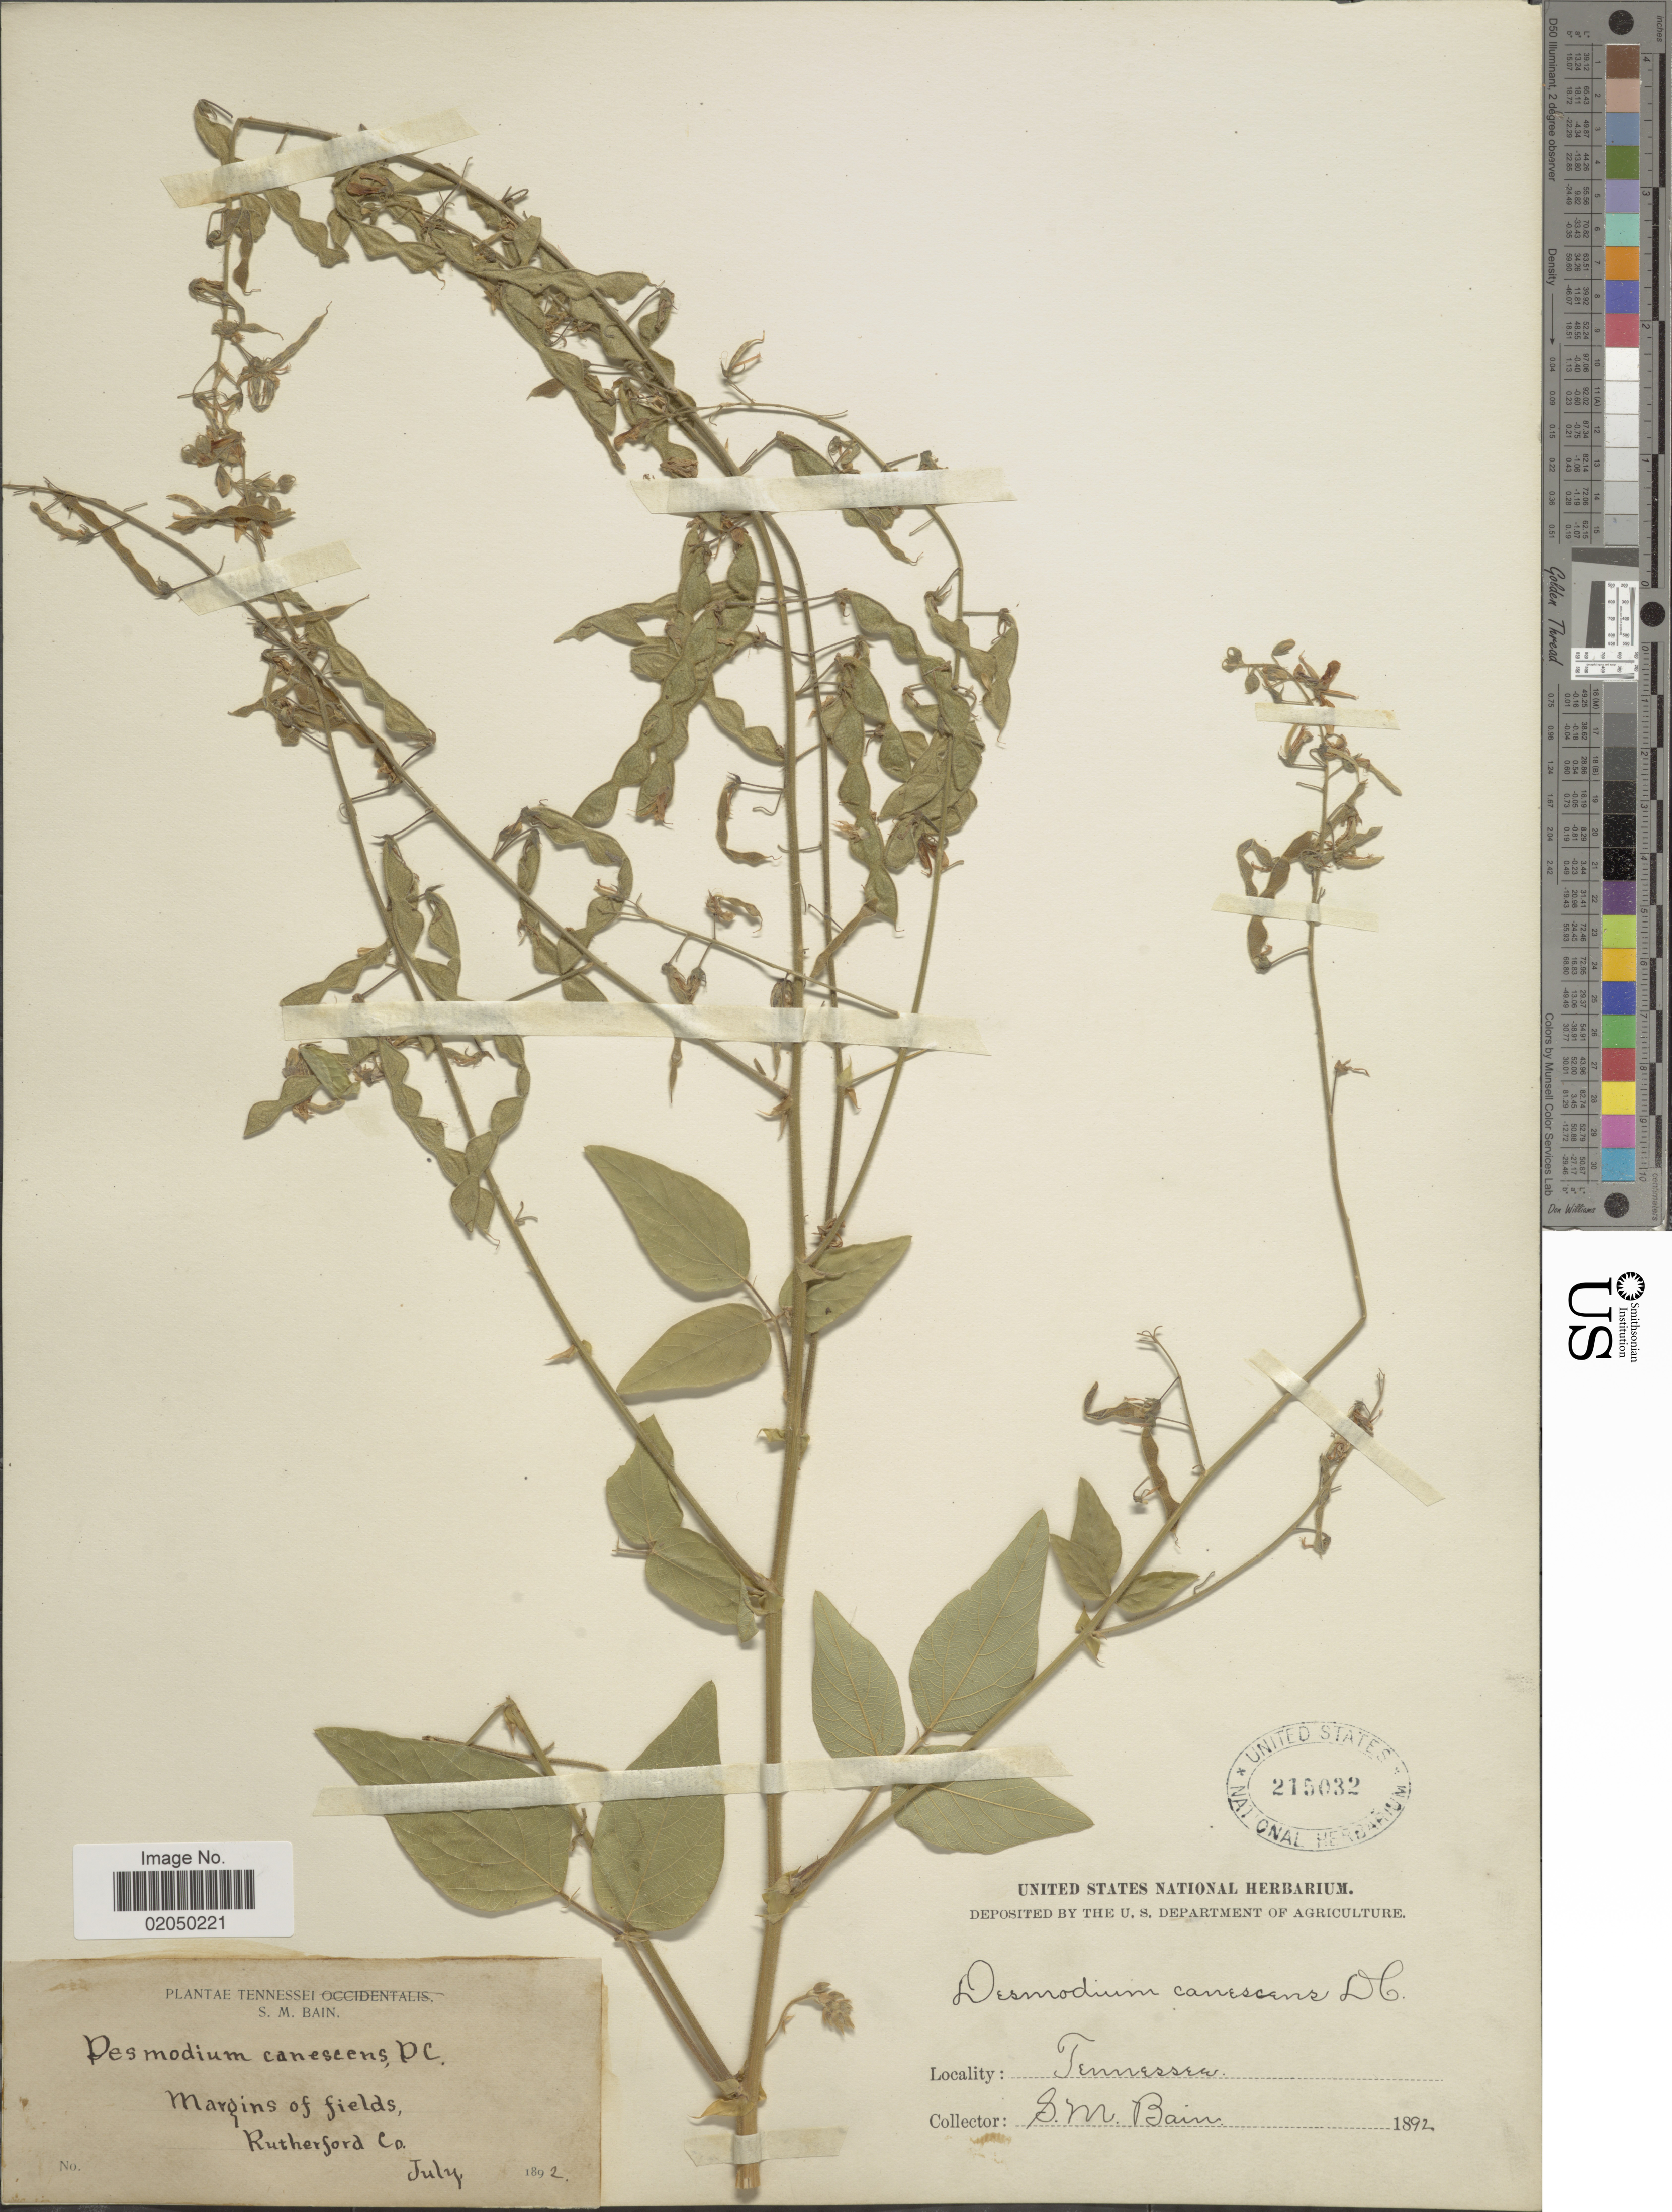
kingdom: Plantae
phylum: Tracheophyta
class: Magnoliopsida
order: Fabales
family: Fabaceae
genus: Desmodium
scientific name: Desmodium canescens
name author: (L.) DC.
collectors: S. M. Bain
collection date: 1892-07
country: United States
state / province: Tennessee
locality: Rutherford Co.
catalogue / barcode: US 215032